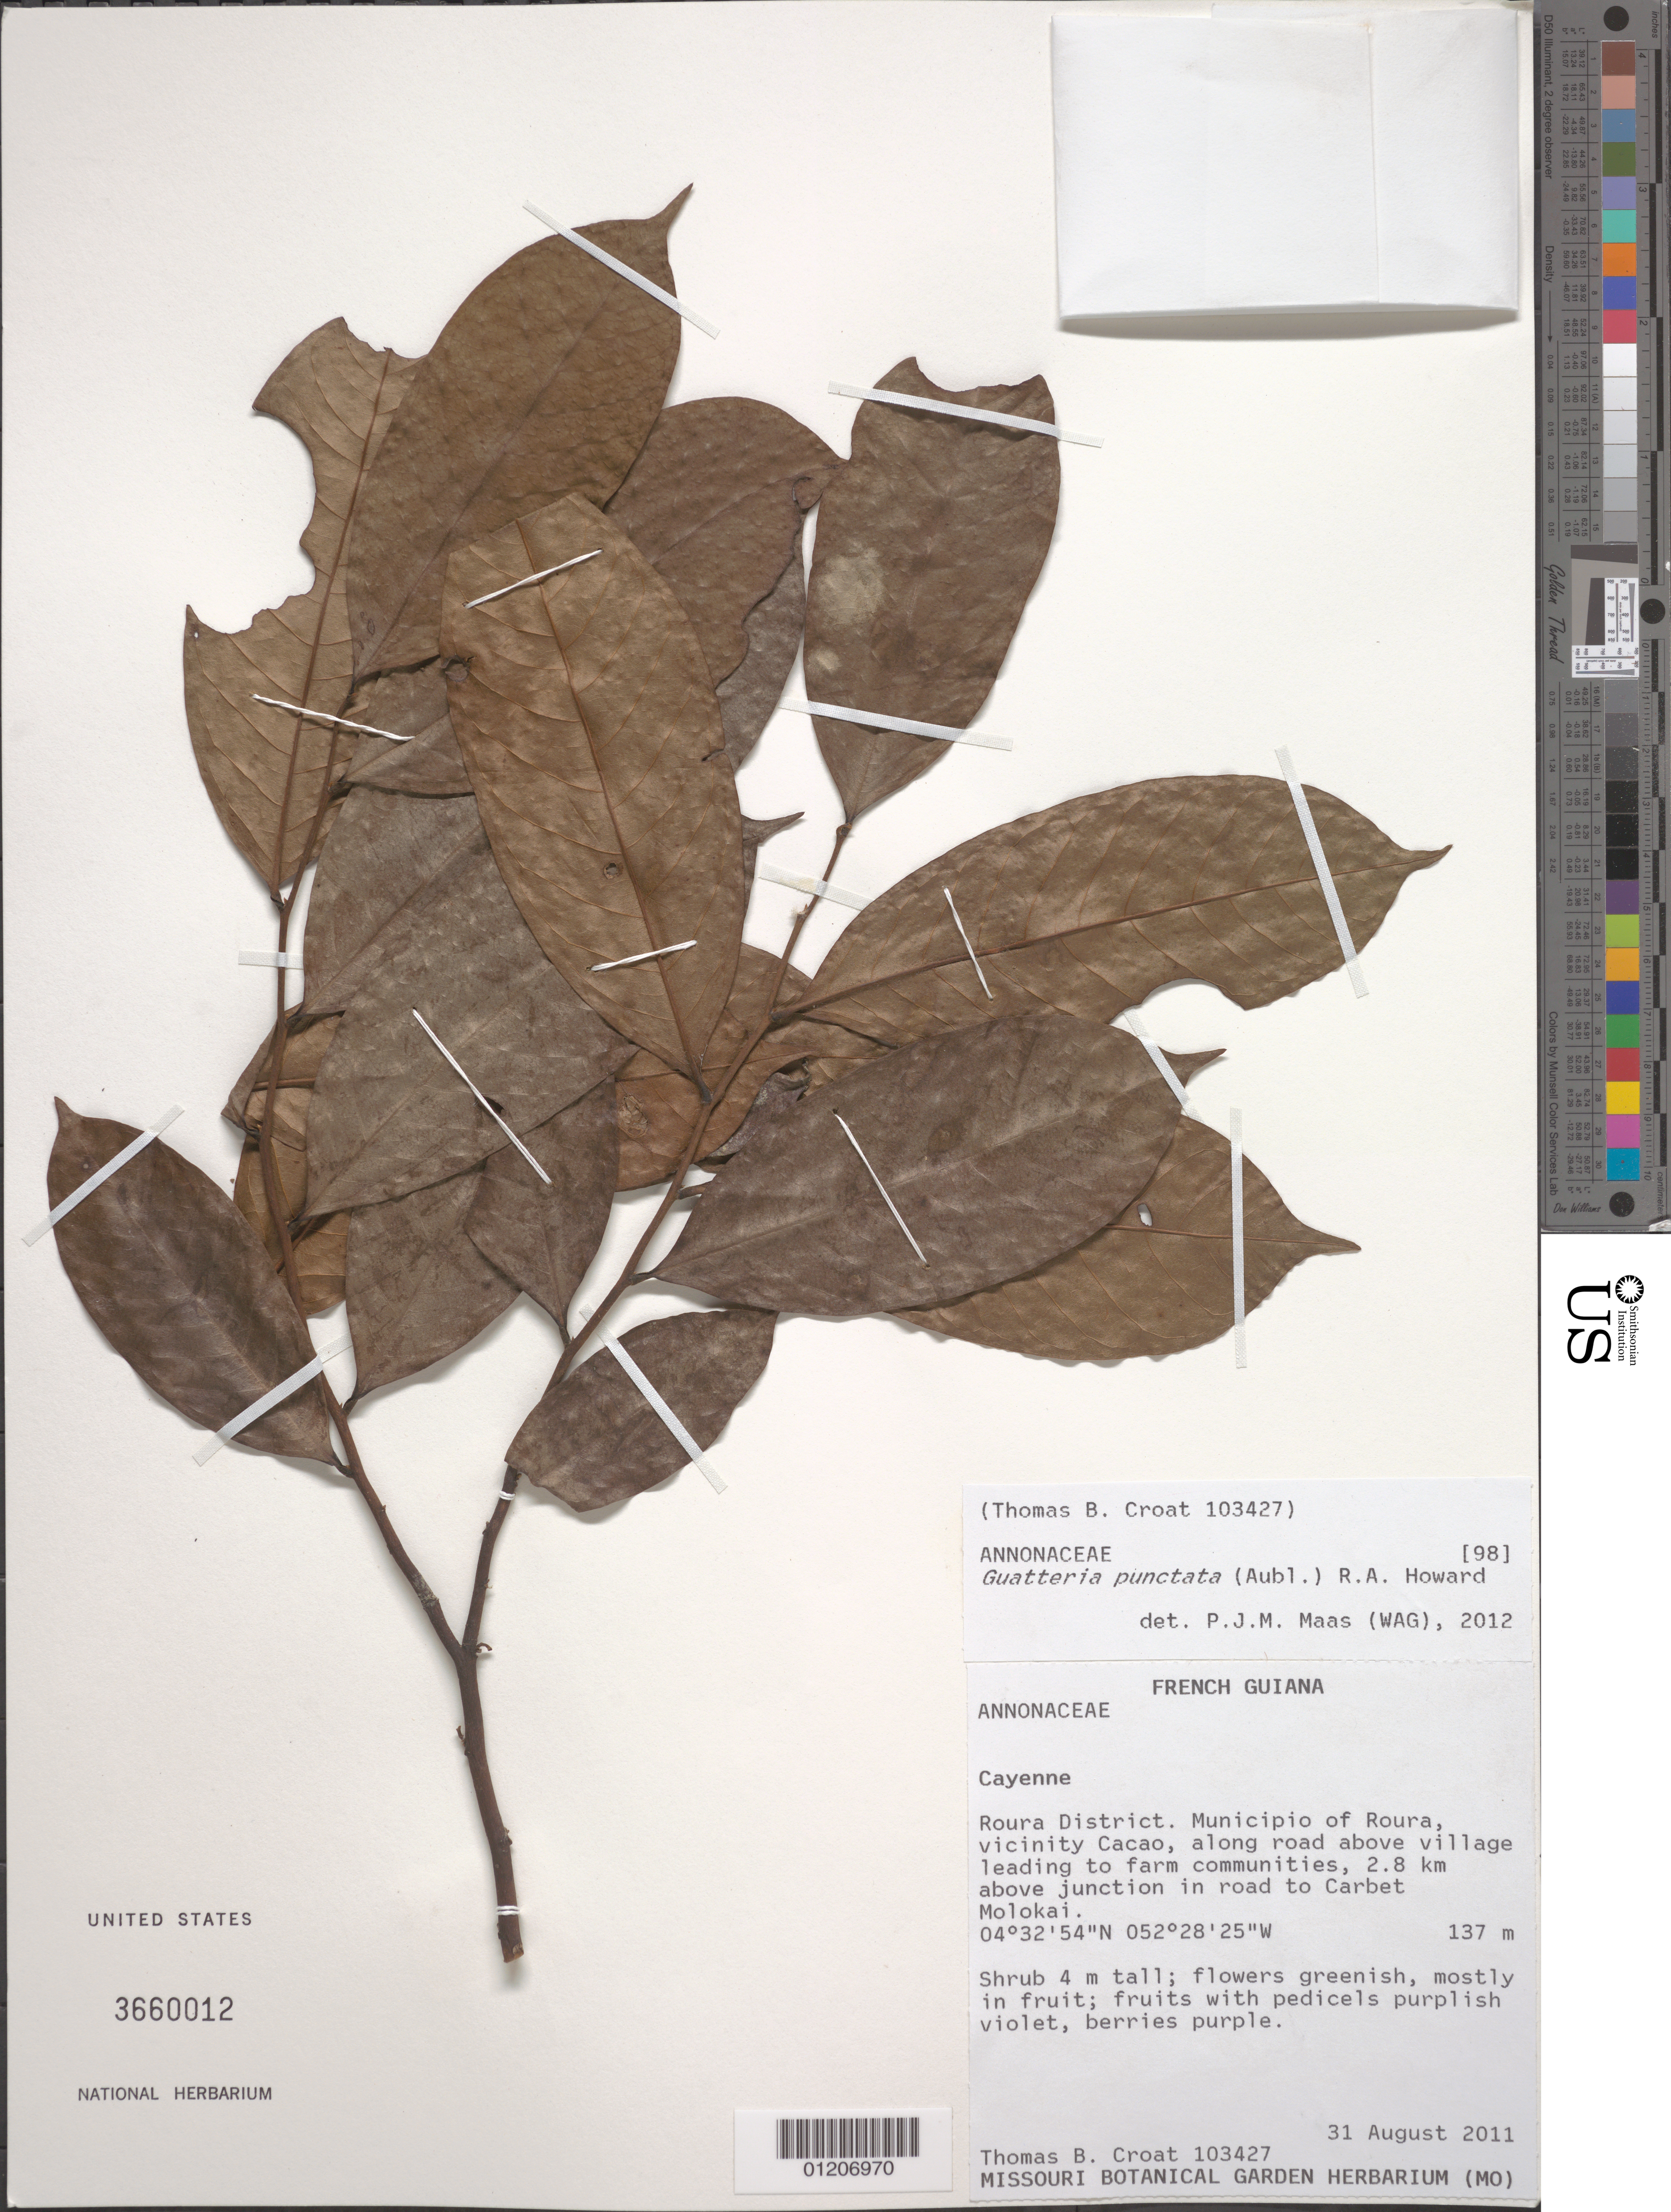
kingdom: Plantae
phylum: Tracheophyta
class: Magnoliopsida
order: Magnoliales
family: Annonaceae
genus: Guatteria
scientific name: Guatteria punctata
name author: (Aubl.) R.A. Howard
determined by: Maas, Paul J. M.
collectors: T. B. Croat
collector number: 103427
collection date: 2011-08-31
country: French Guiana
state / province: Cayenne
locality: Roura District. Municipio of Roura, vic. Cacao, along road above village leading to farm communities, 2.8km above junction in road to Carbet Molokai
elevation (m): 137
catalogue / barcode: US 3660012